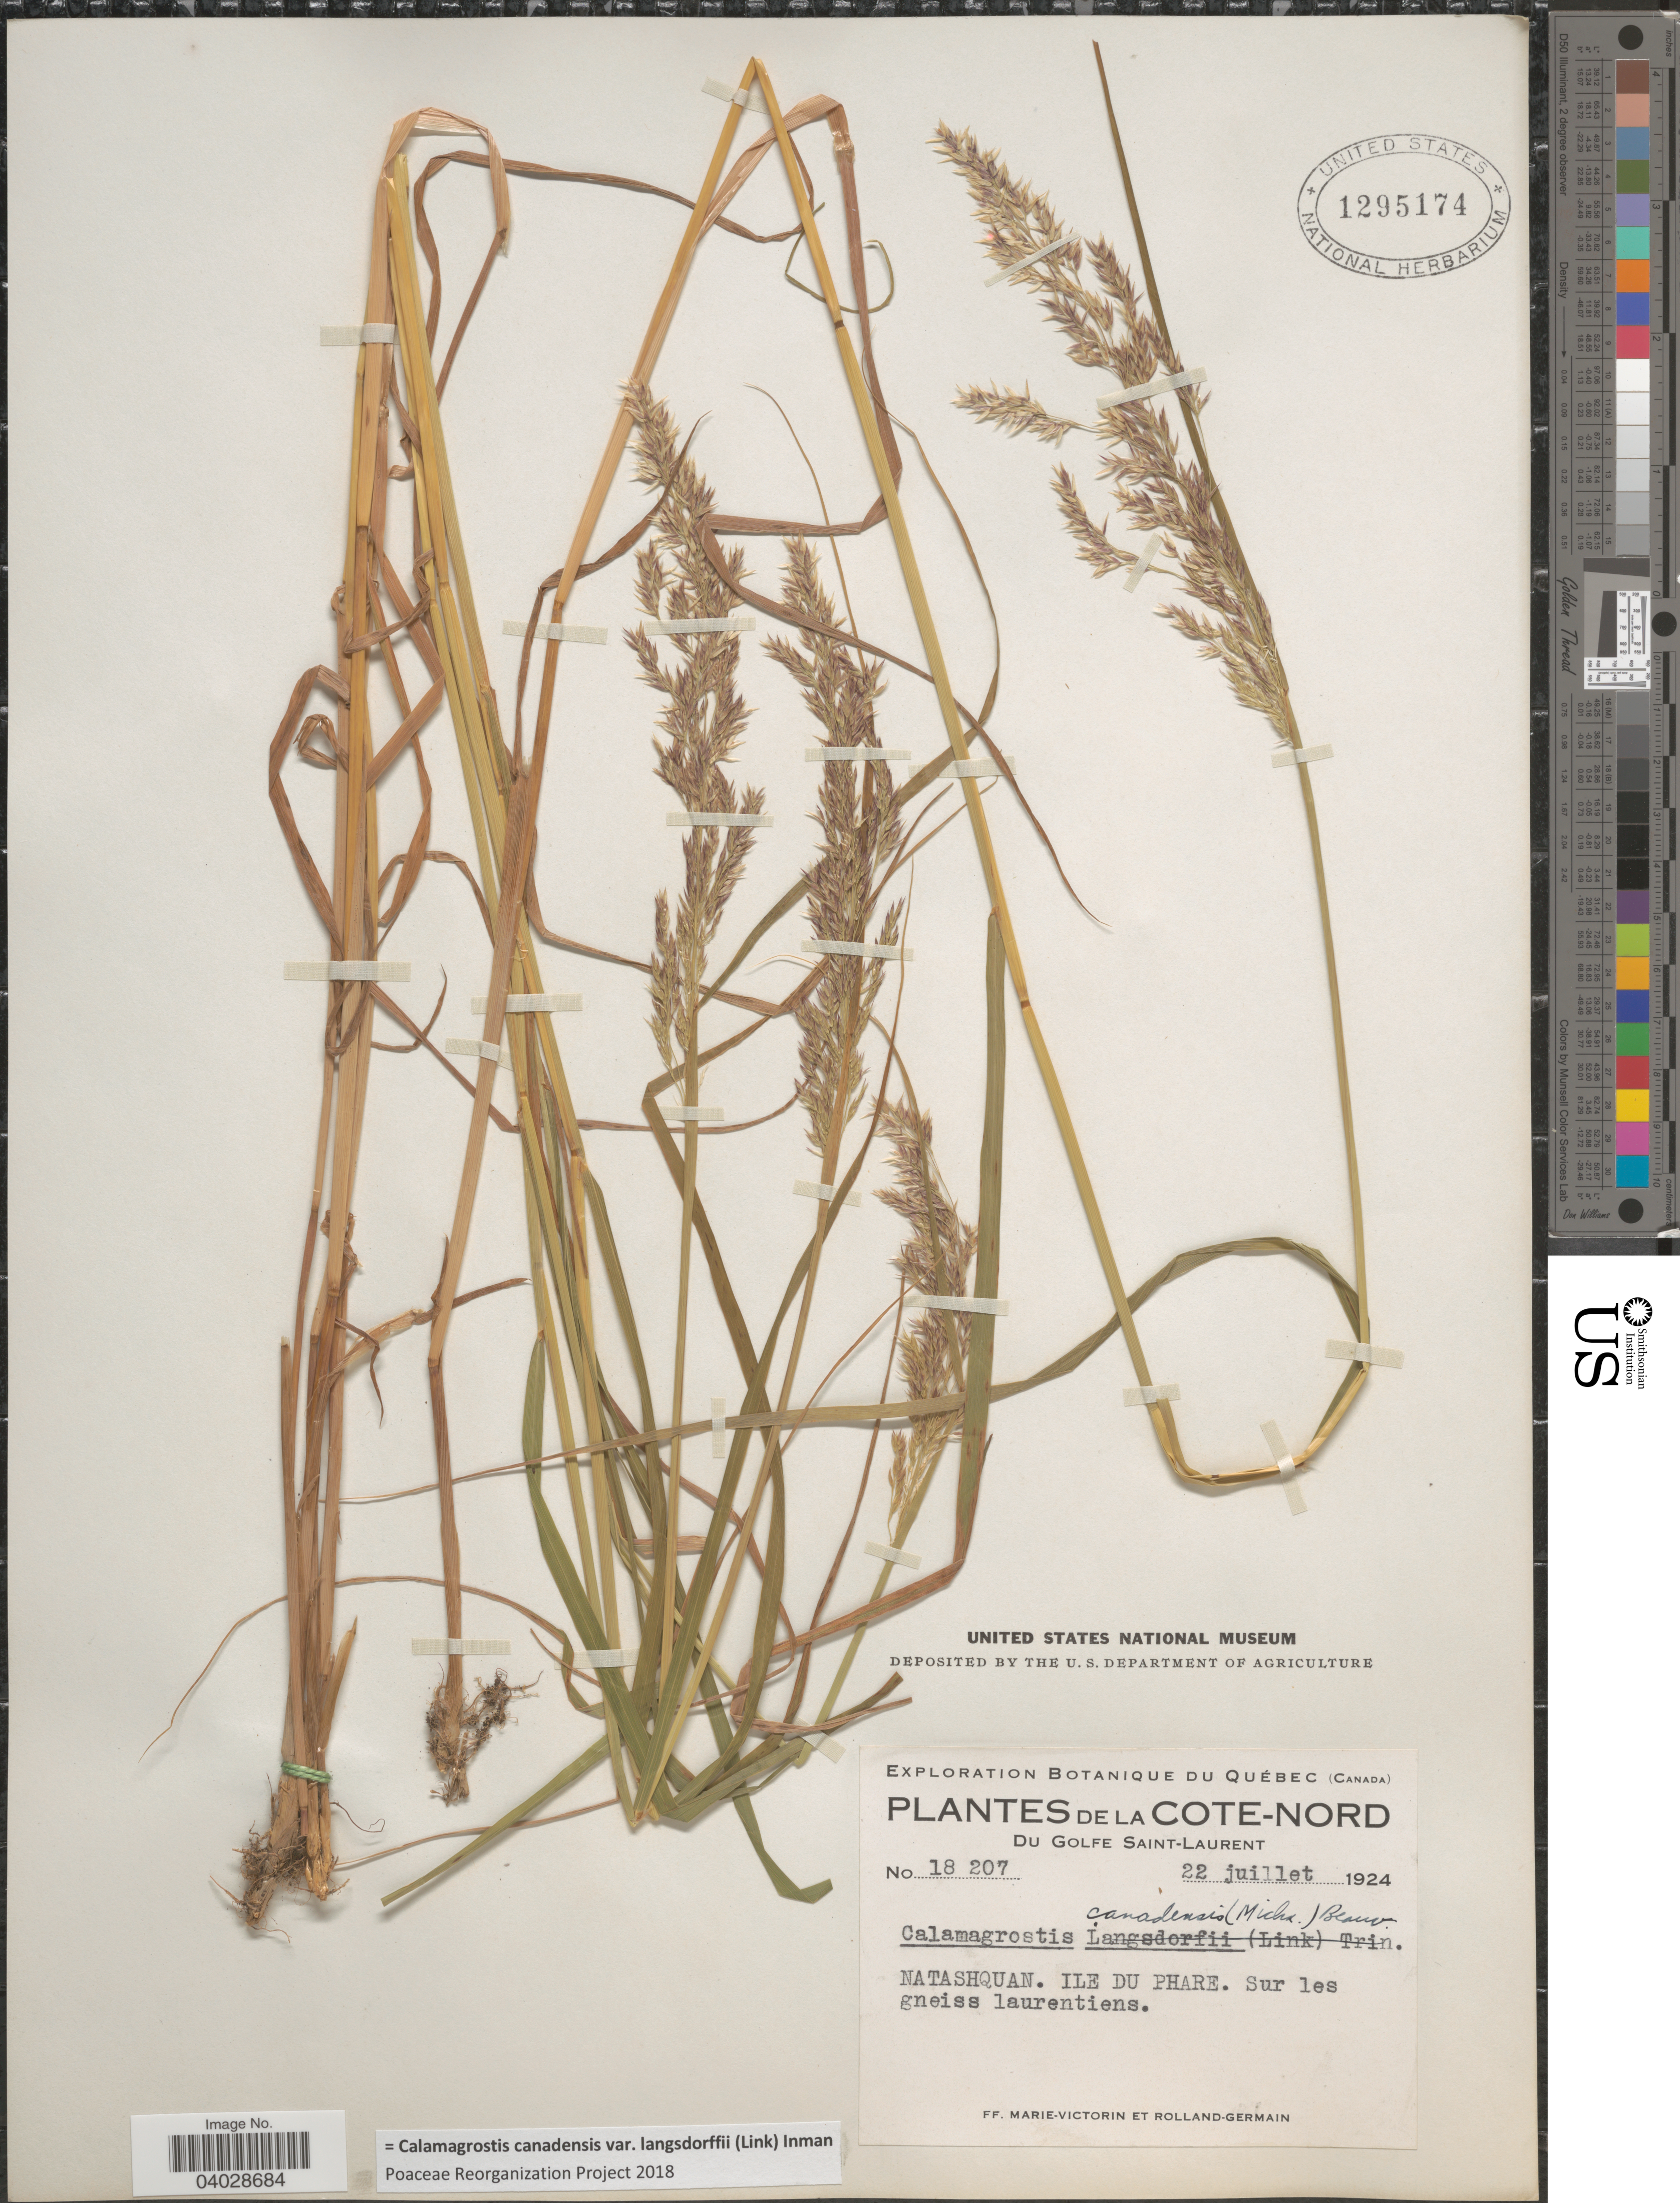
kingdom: Plantae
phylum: Tracheophyta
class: Liliopsida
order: Poales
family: Poaceae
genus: Calamagrostis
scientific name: Calamagrostis canadensis var. langsdorffii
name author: (Link) Inman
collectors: F. Marie-Victorin & Rolland-Germain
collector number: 18207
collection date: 1924-07-22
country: Canada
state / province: Quebec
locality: De la Cote-Nord. Du Golfe Saint-Laurent. Natashquan. Ile Du Phare. Sur les gneiss laurentiens.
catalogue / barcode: US 1295174